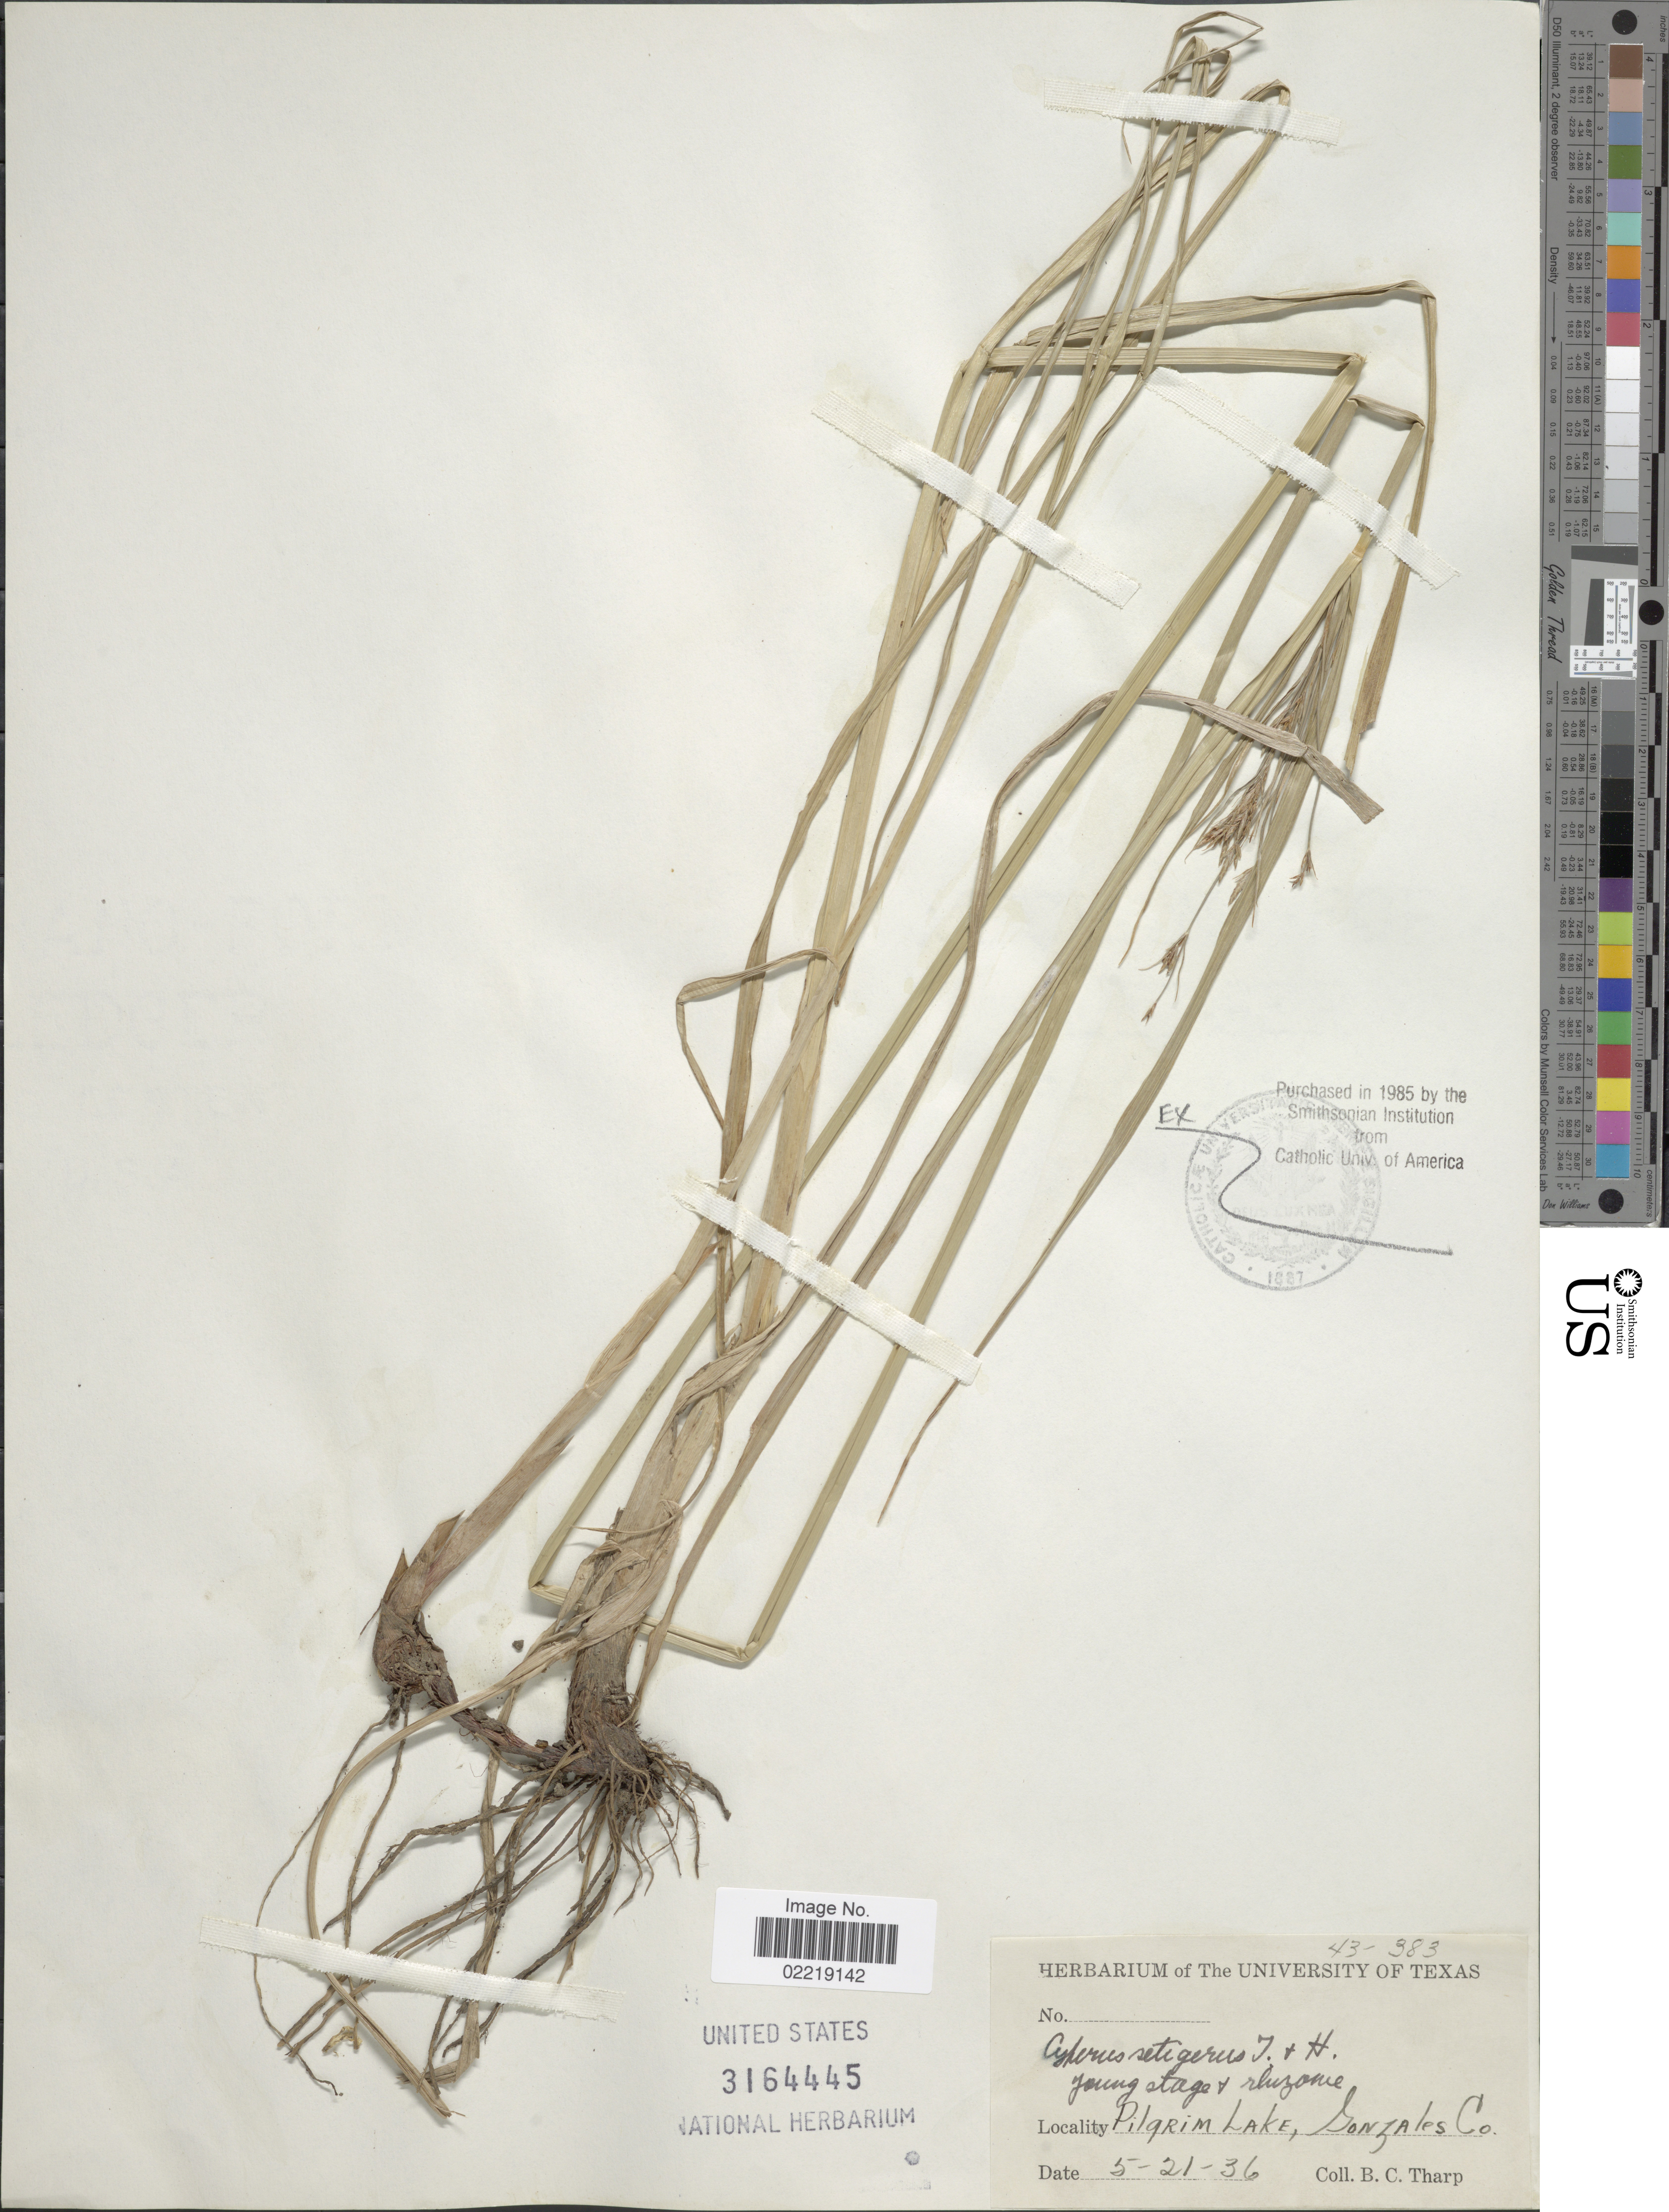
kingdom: Plantae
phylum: Tracheophyta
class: Liliopsida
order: Poales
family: Cyperaceae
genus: Cyperus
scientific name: Cyperus setigerus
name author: Torr. & Hook.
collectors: B. C. Tharp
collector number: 43-383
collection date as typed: Transcribed d/m/y: 21/5/36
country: United States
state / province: Texas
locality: Pilgrim Lake, Gonzales Co.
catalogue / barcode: US 3164445